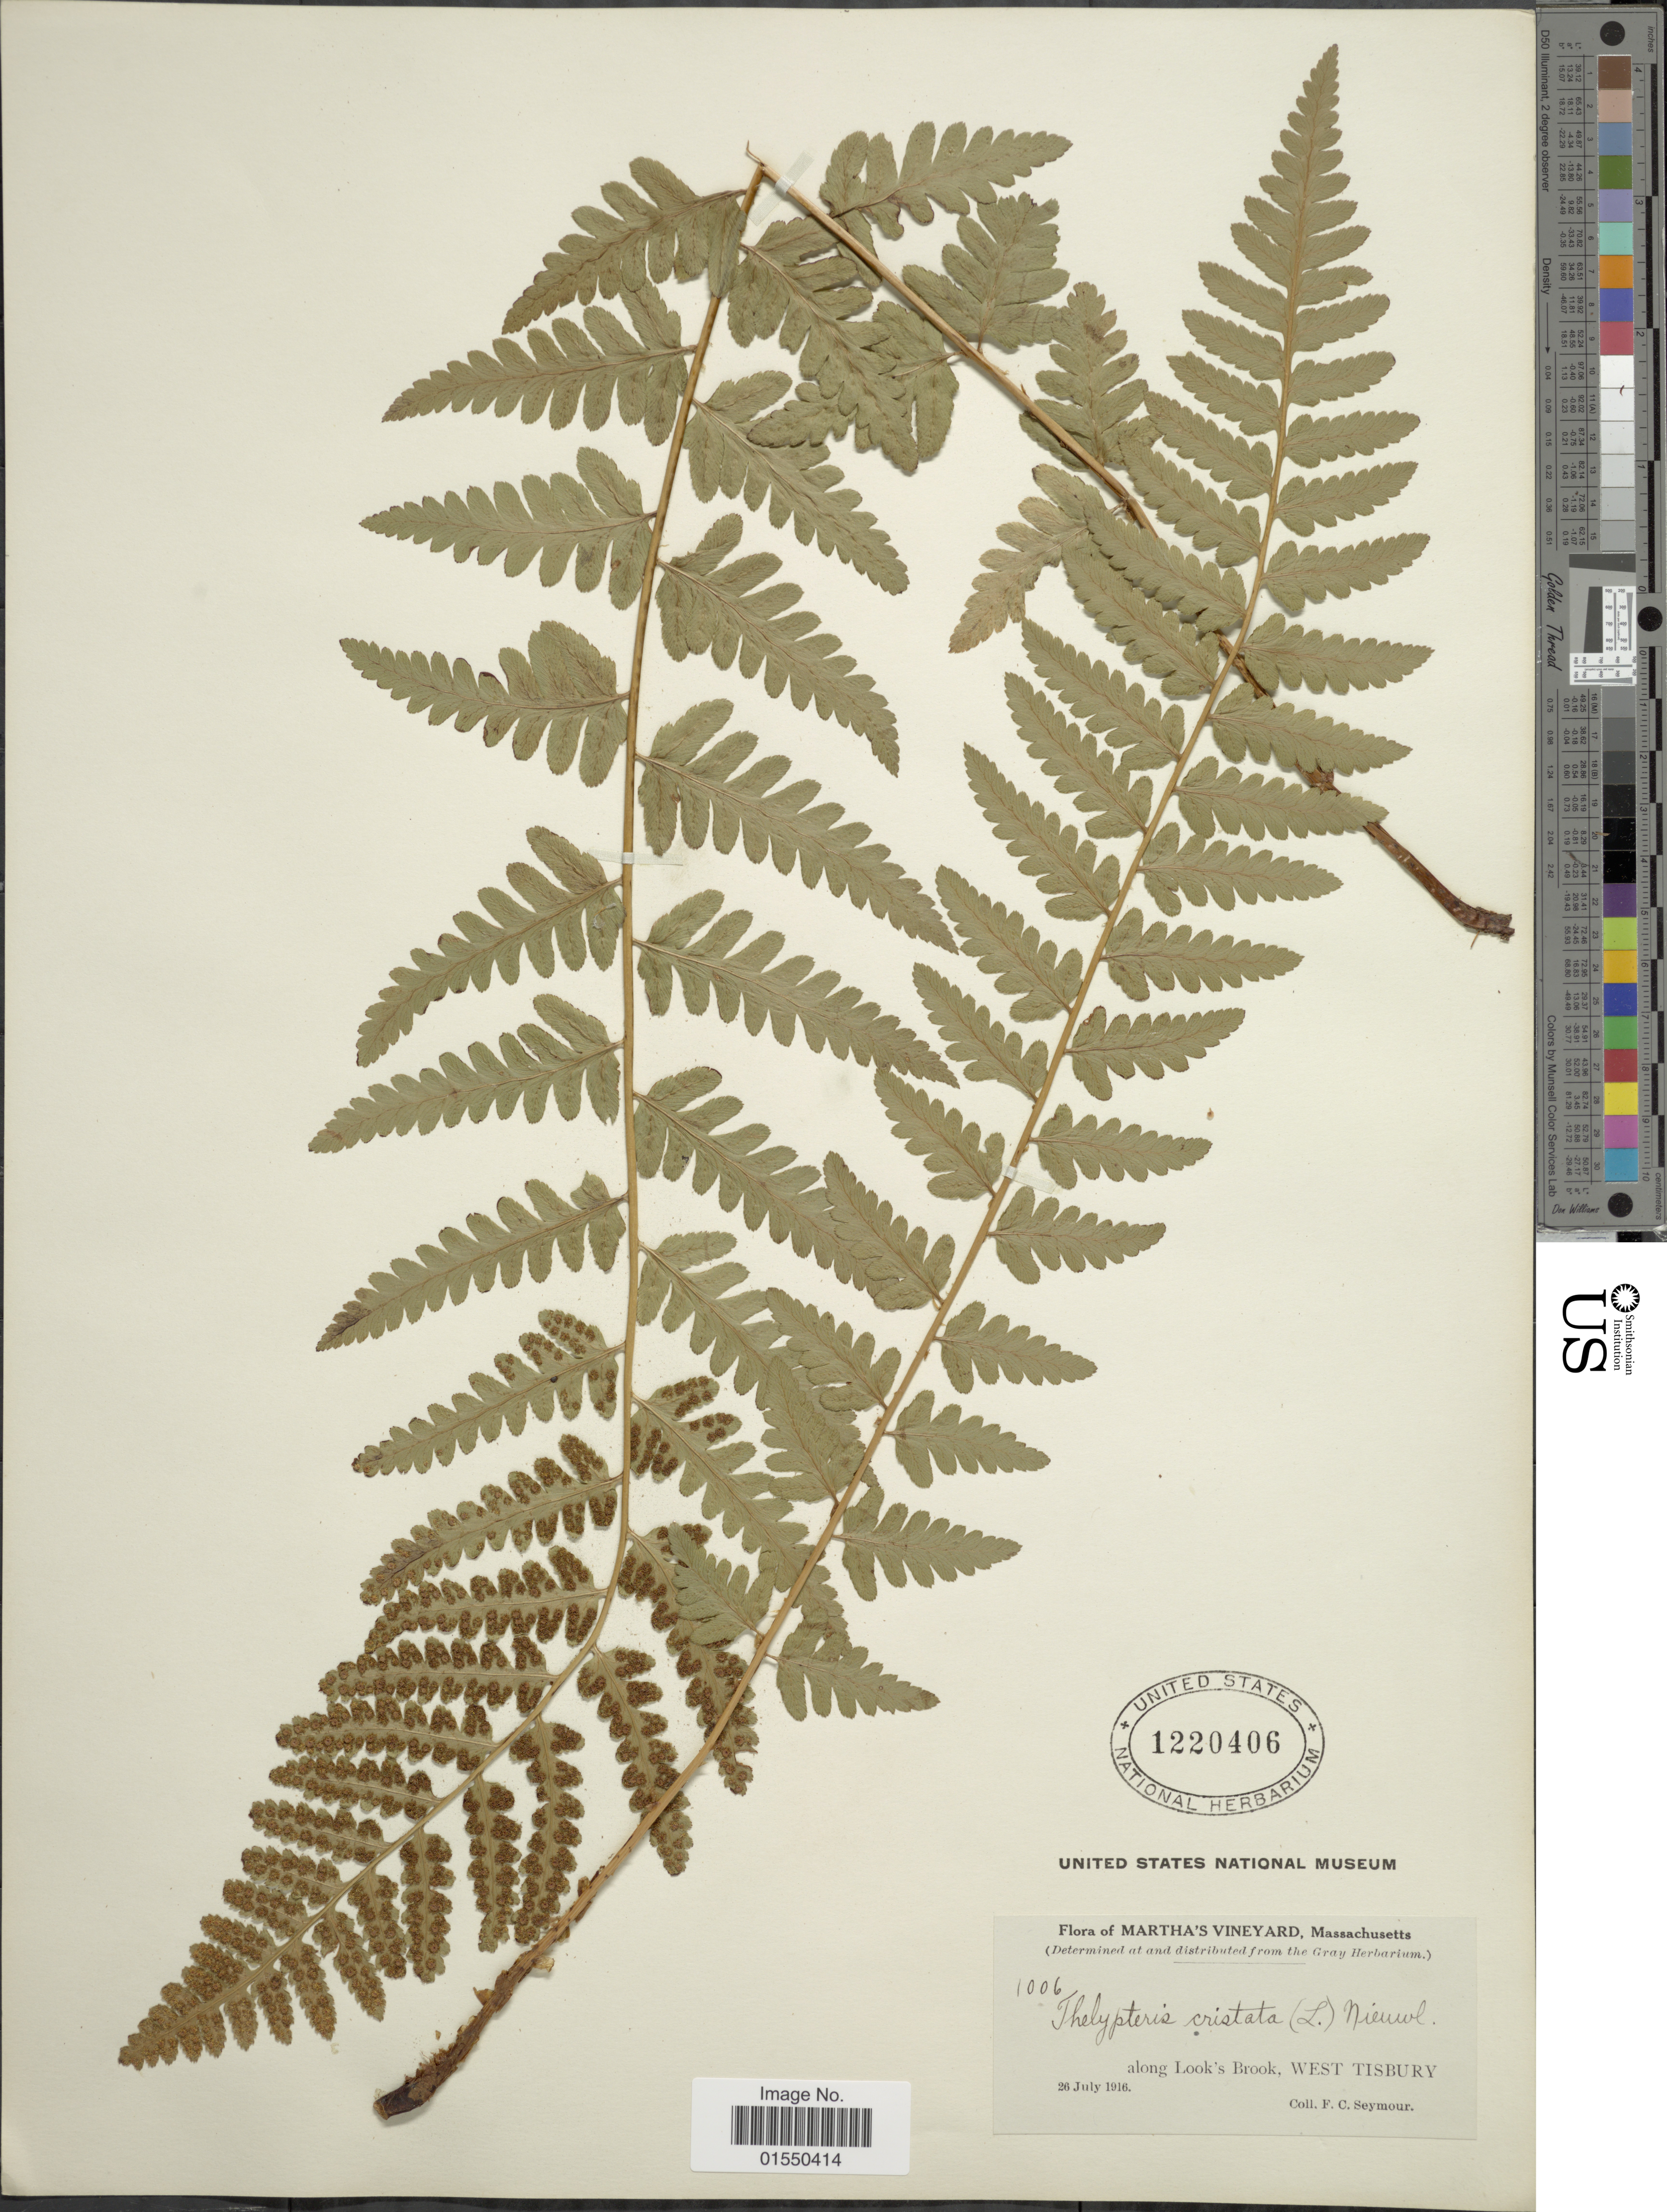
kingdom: Plantae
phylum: Tracheophyta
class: Polypodiopsida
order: Polypodiales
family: Dryopteridaceae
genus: Dryopteris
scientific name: Dryopteris cristata var. spinulosa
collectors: F. C. Seymour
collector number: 1006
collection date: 1916-07-26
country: United States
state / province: Massachusetts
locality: Martha's Vineyard, along Look's Brook, West Tisbury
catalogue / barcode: US 1220406